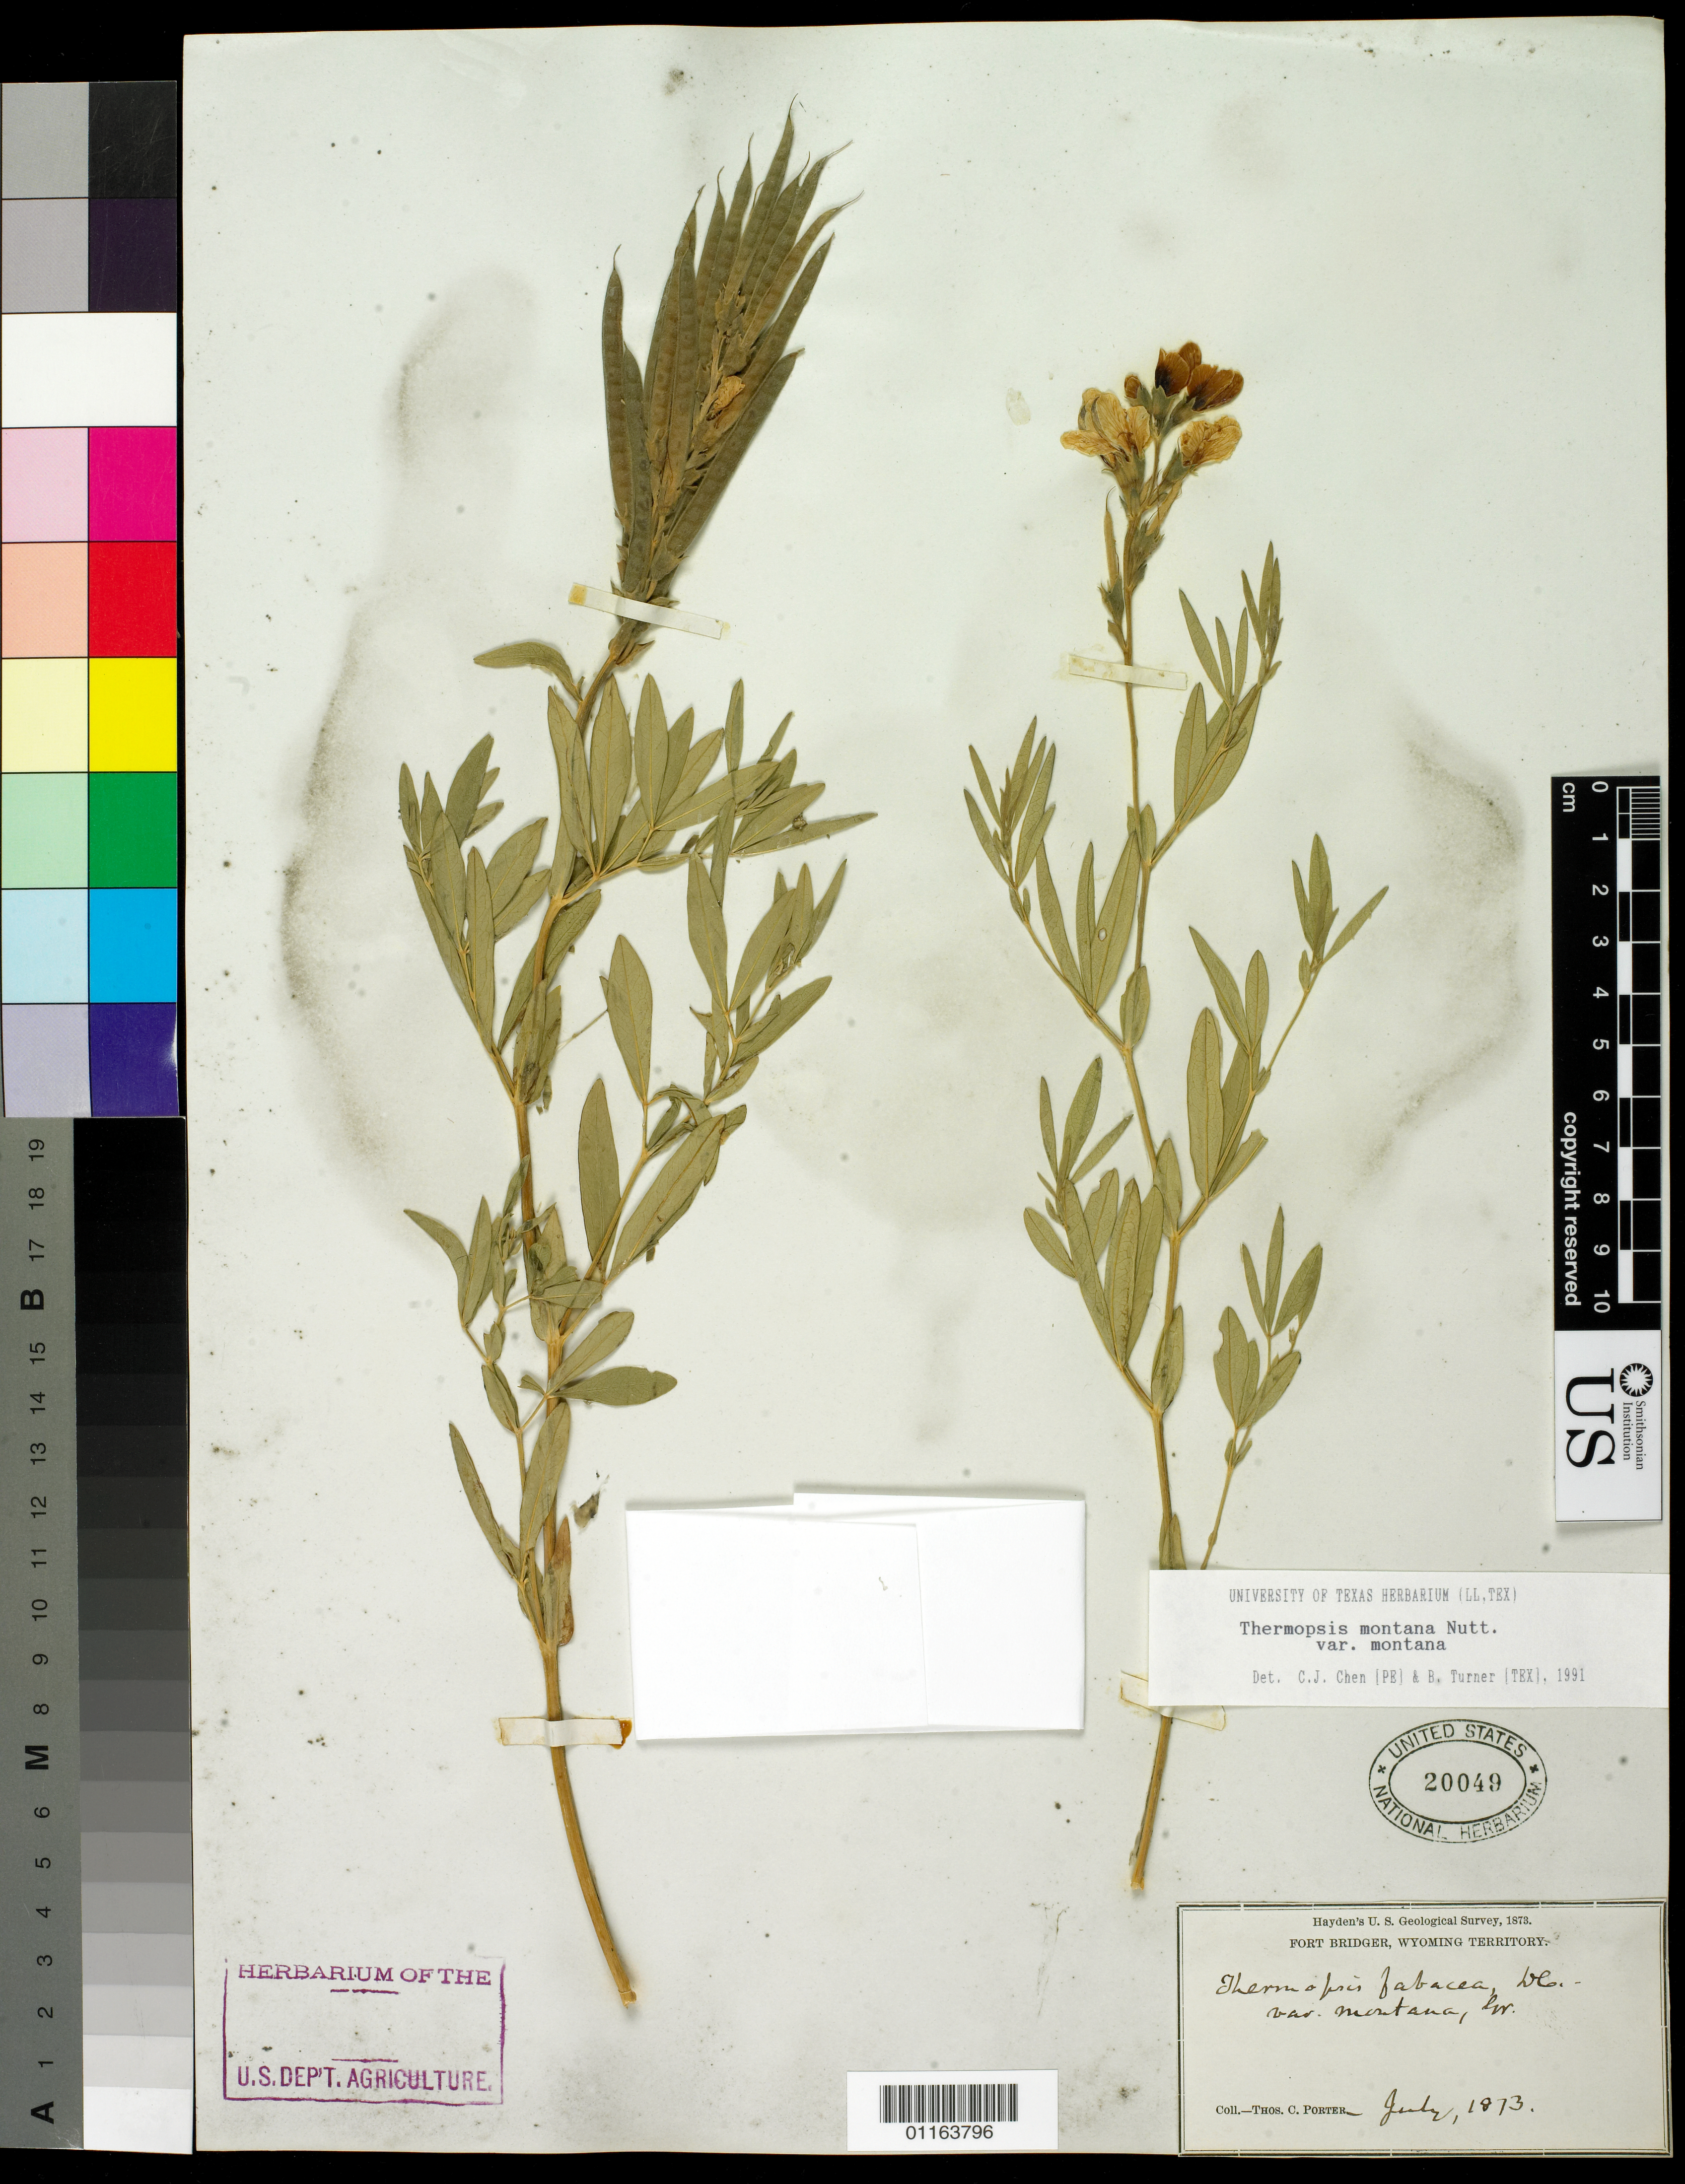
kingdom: Plantae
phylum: Tracheophyta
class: Magnoliopsida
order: Fabales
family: Fabaceae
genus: Thermopsis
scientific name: Thermopsis montana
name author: Nutt.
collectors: T. C. Porter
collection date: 1873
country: United States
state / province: Wyoming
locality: Fort Bridger.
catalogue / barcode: US 20049